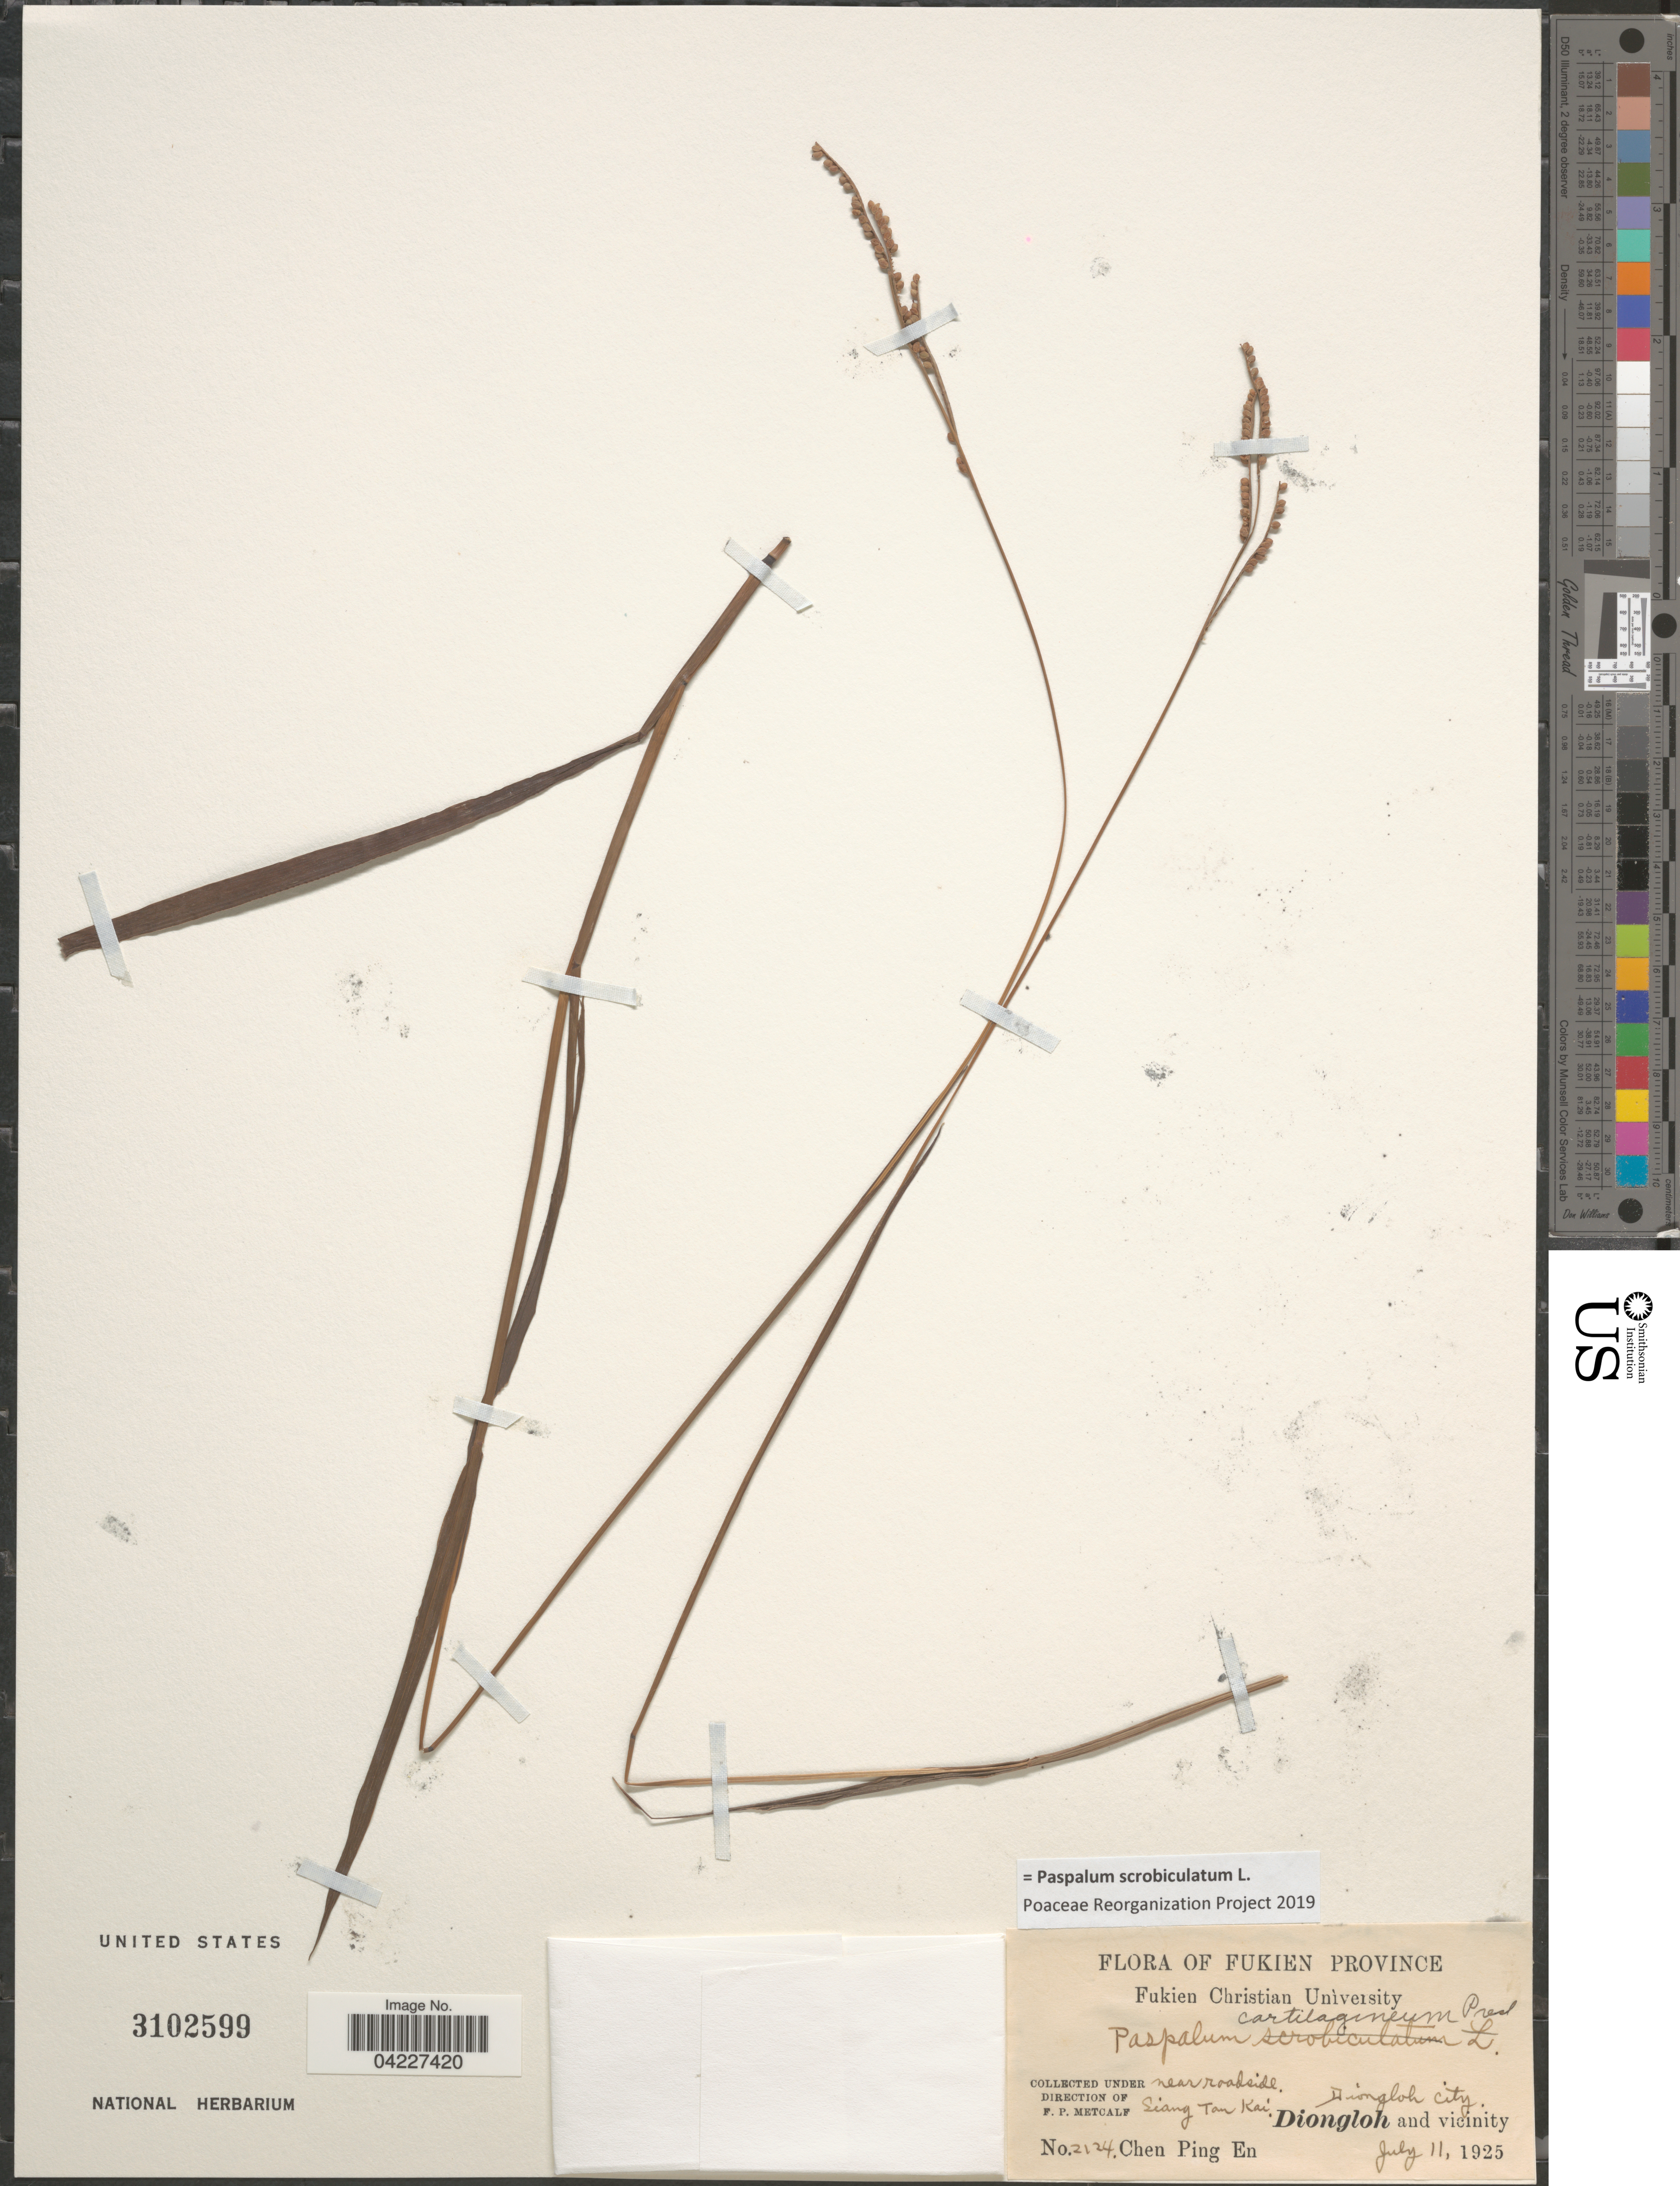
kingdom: Plantae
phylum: Tracheophyta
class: Liliopsida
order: Poales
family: Poaceae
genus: Paspalum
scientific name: Paspalum scrobiculatum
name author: L.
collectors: C. Ping En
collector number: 2124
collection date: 1925-07-11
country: China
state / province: Fujian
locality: Fukien Province. Diongloh City. Siang Tan Kai. Diongloh and vicinity.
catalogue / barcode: US 3102599